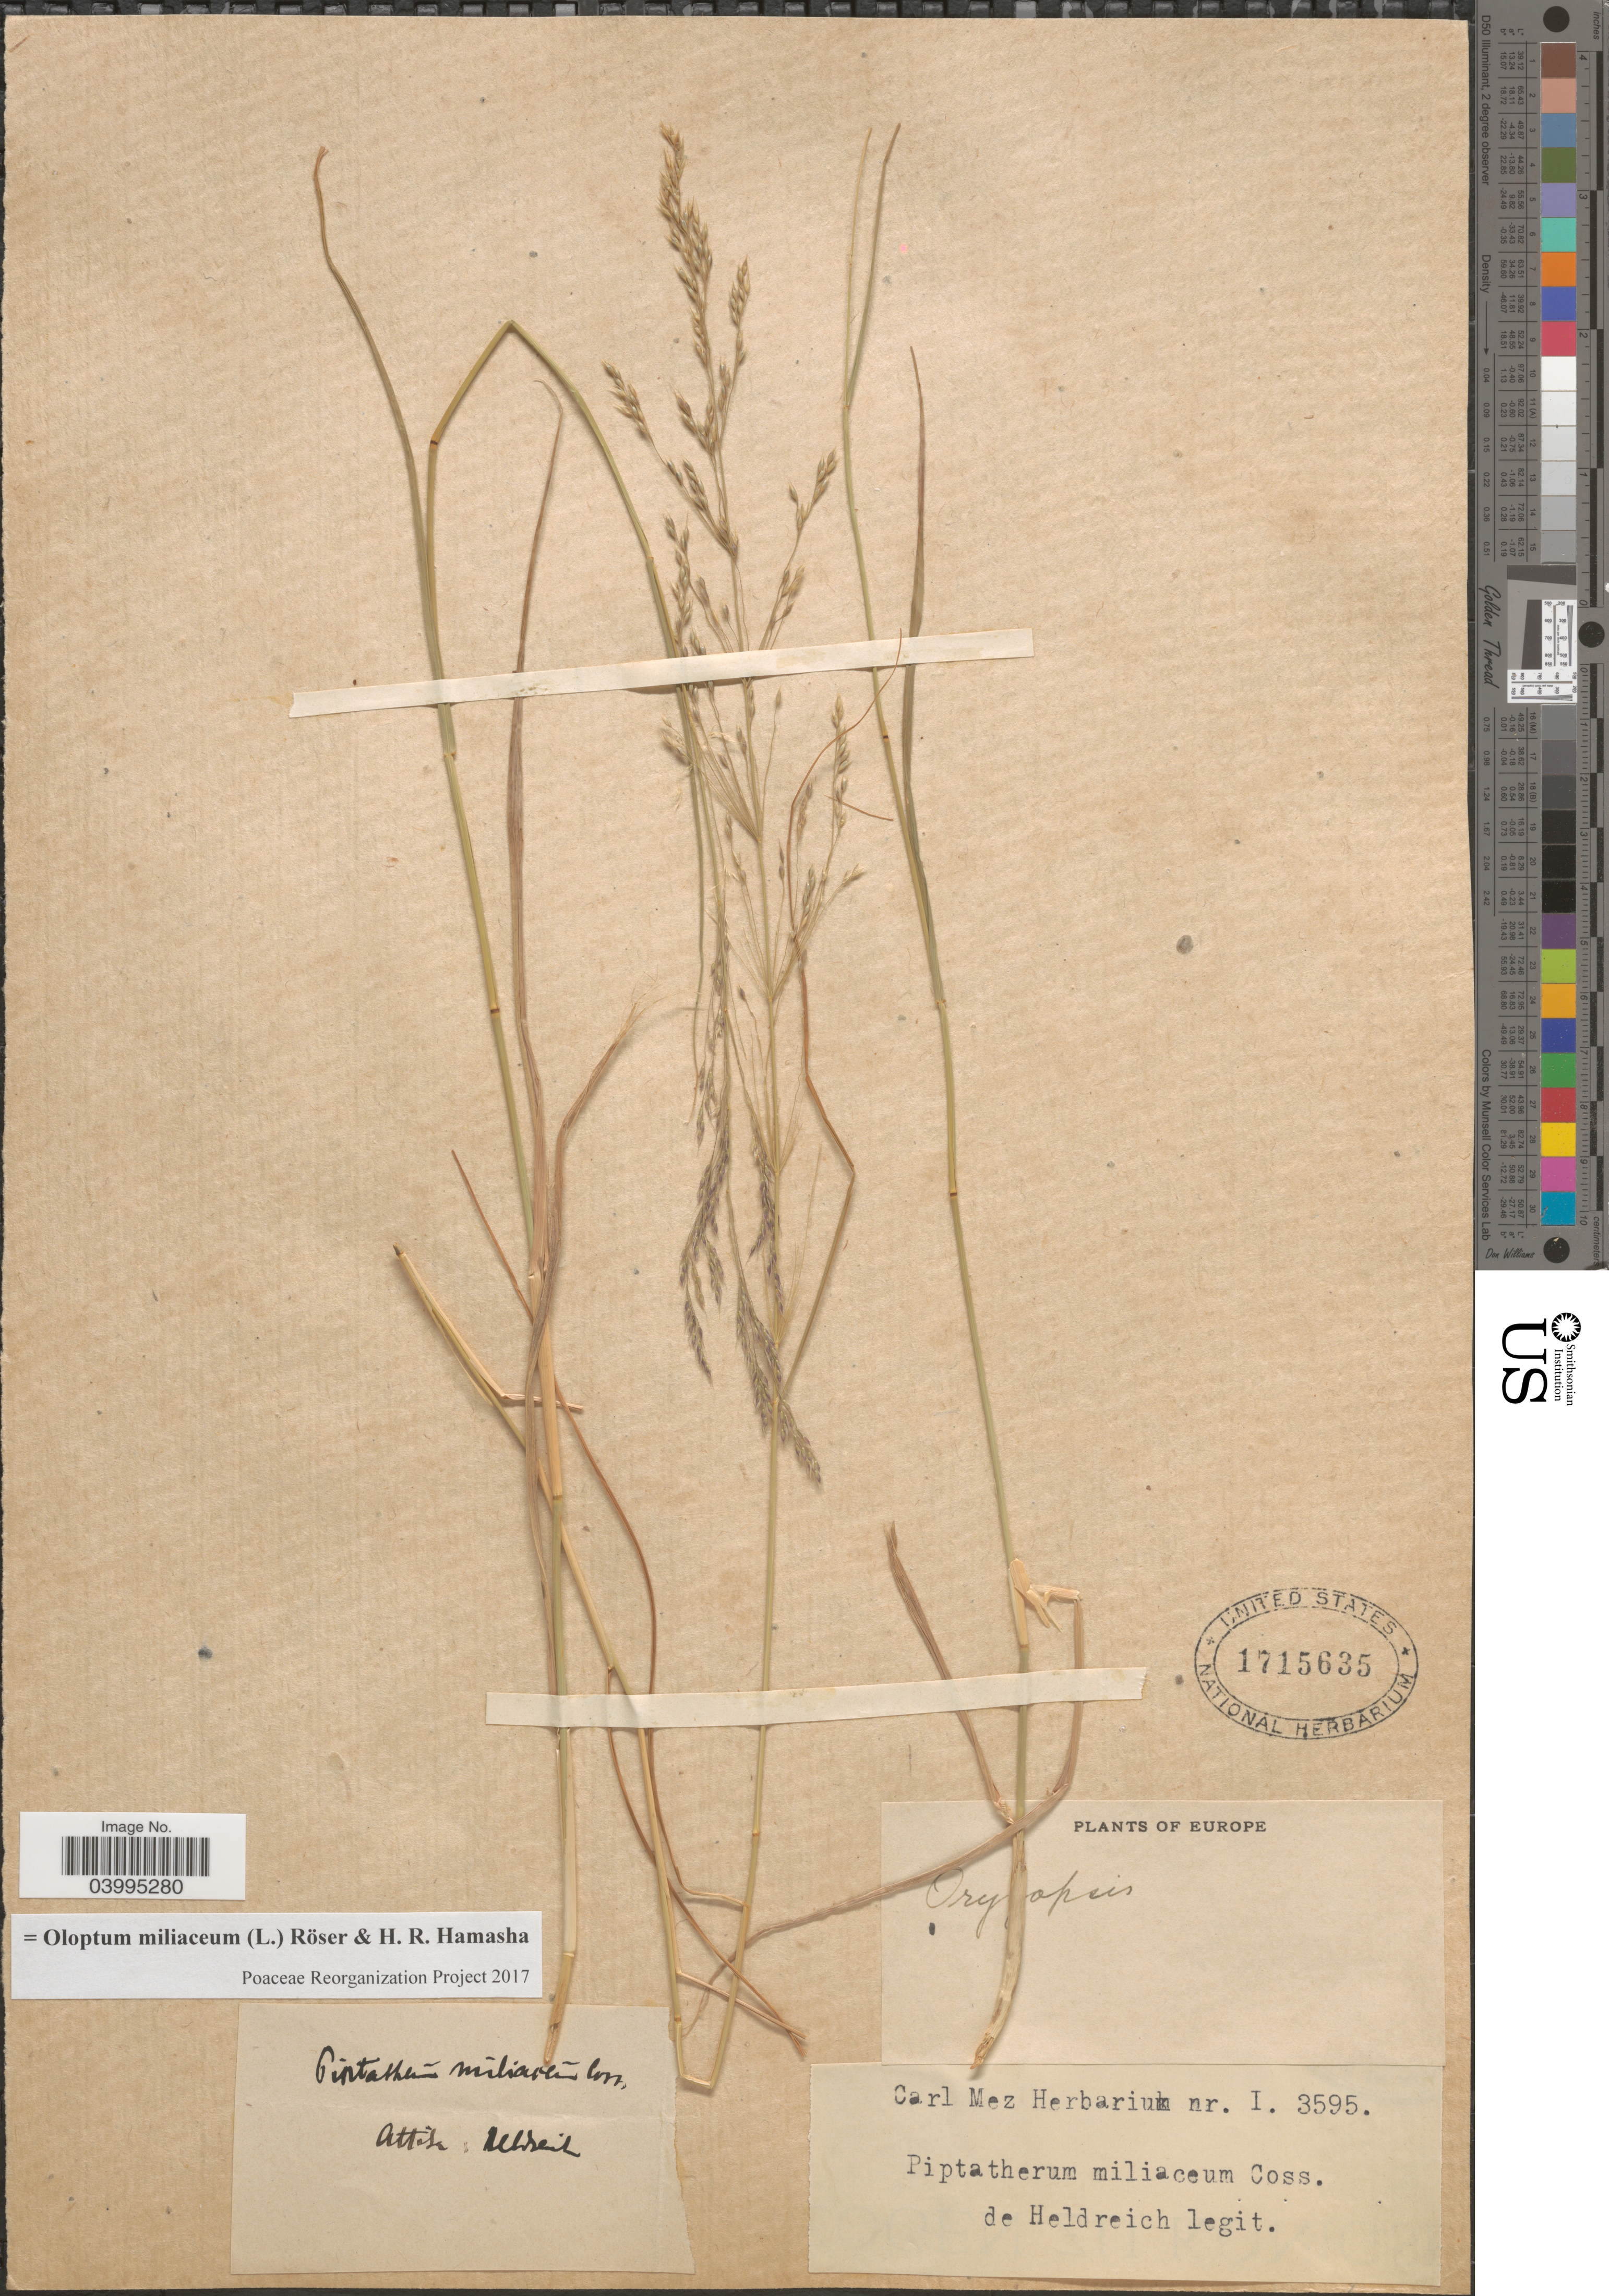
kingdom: Plantae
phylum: Tracheophyta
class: Liliopsida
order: Poales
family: Poaceae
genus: Oloptum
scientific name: Oloptum miliaceum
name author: Röser & H. R. Hamasha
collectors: -. De Heldreich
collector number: I3595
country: Greece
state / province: Attica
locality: Attik: Alldeil [interpreted].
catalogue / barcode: US 1715635